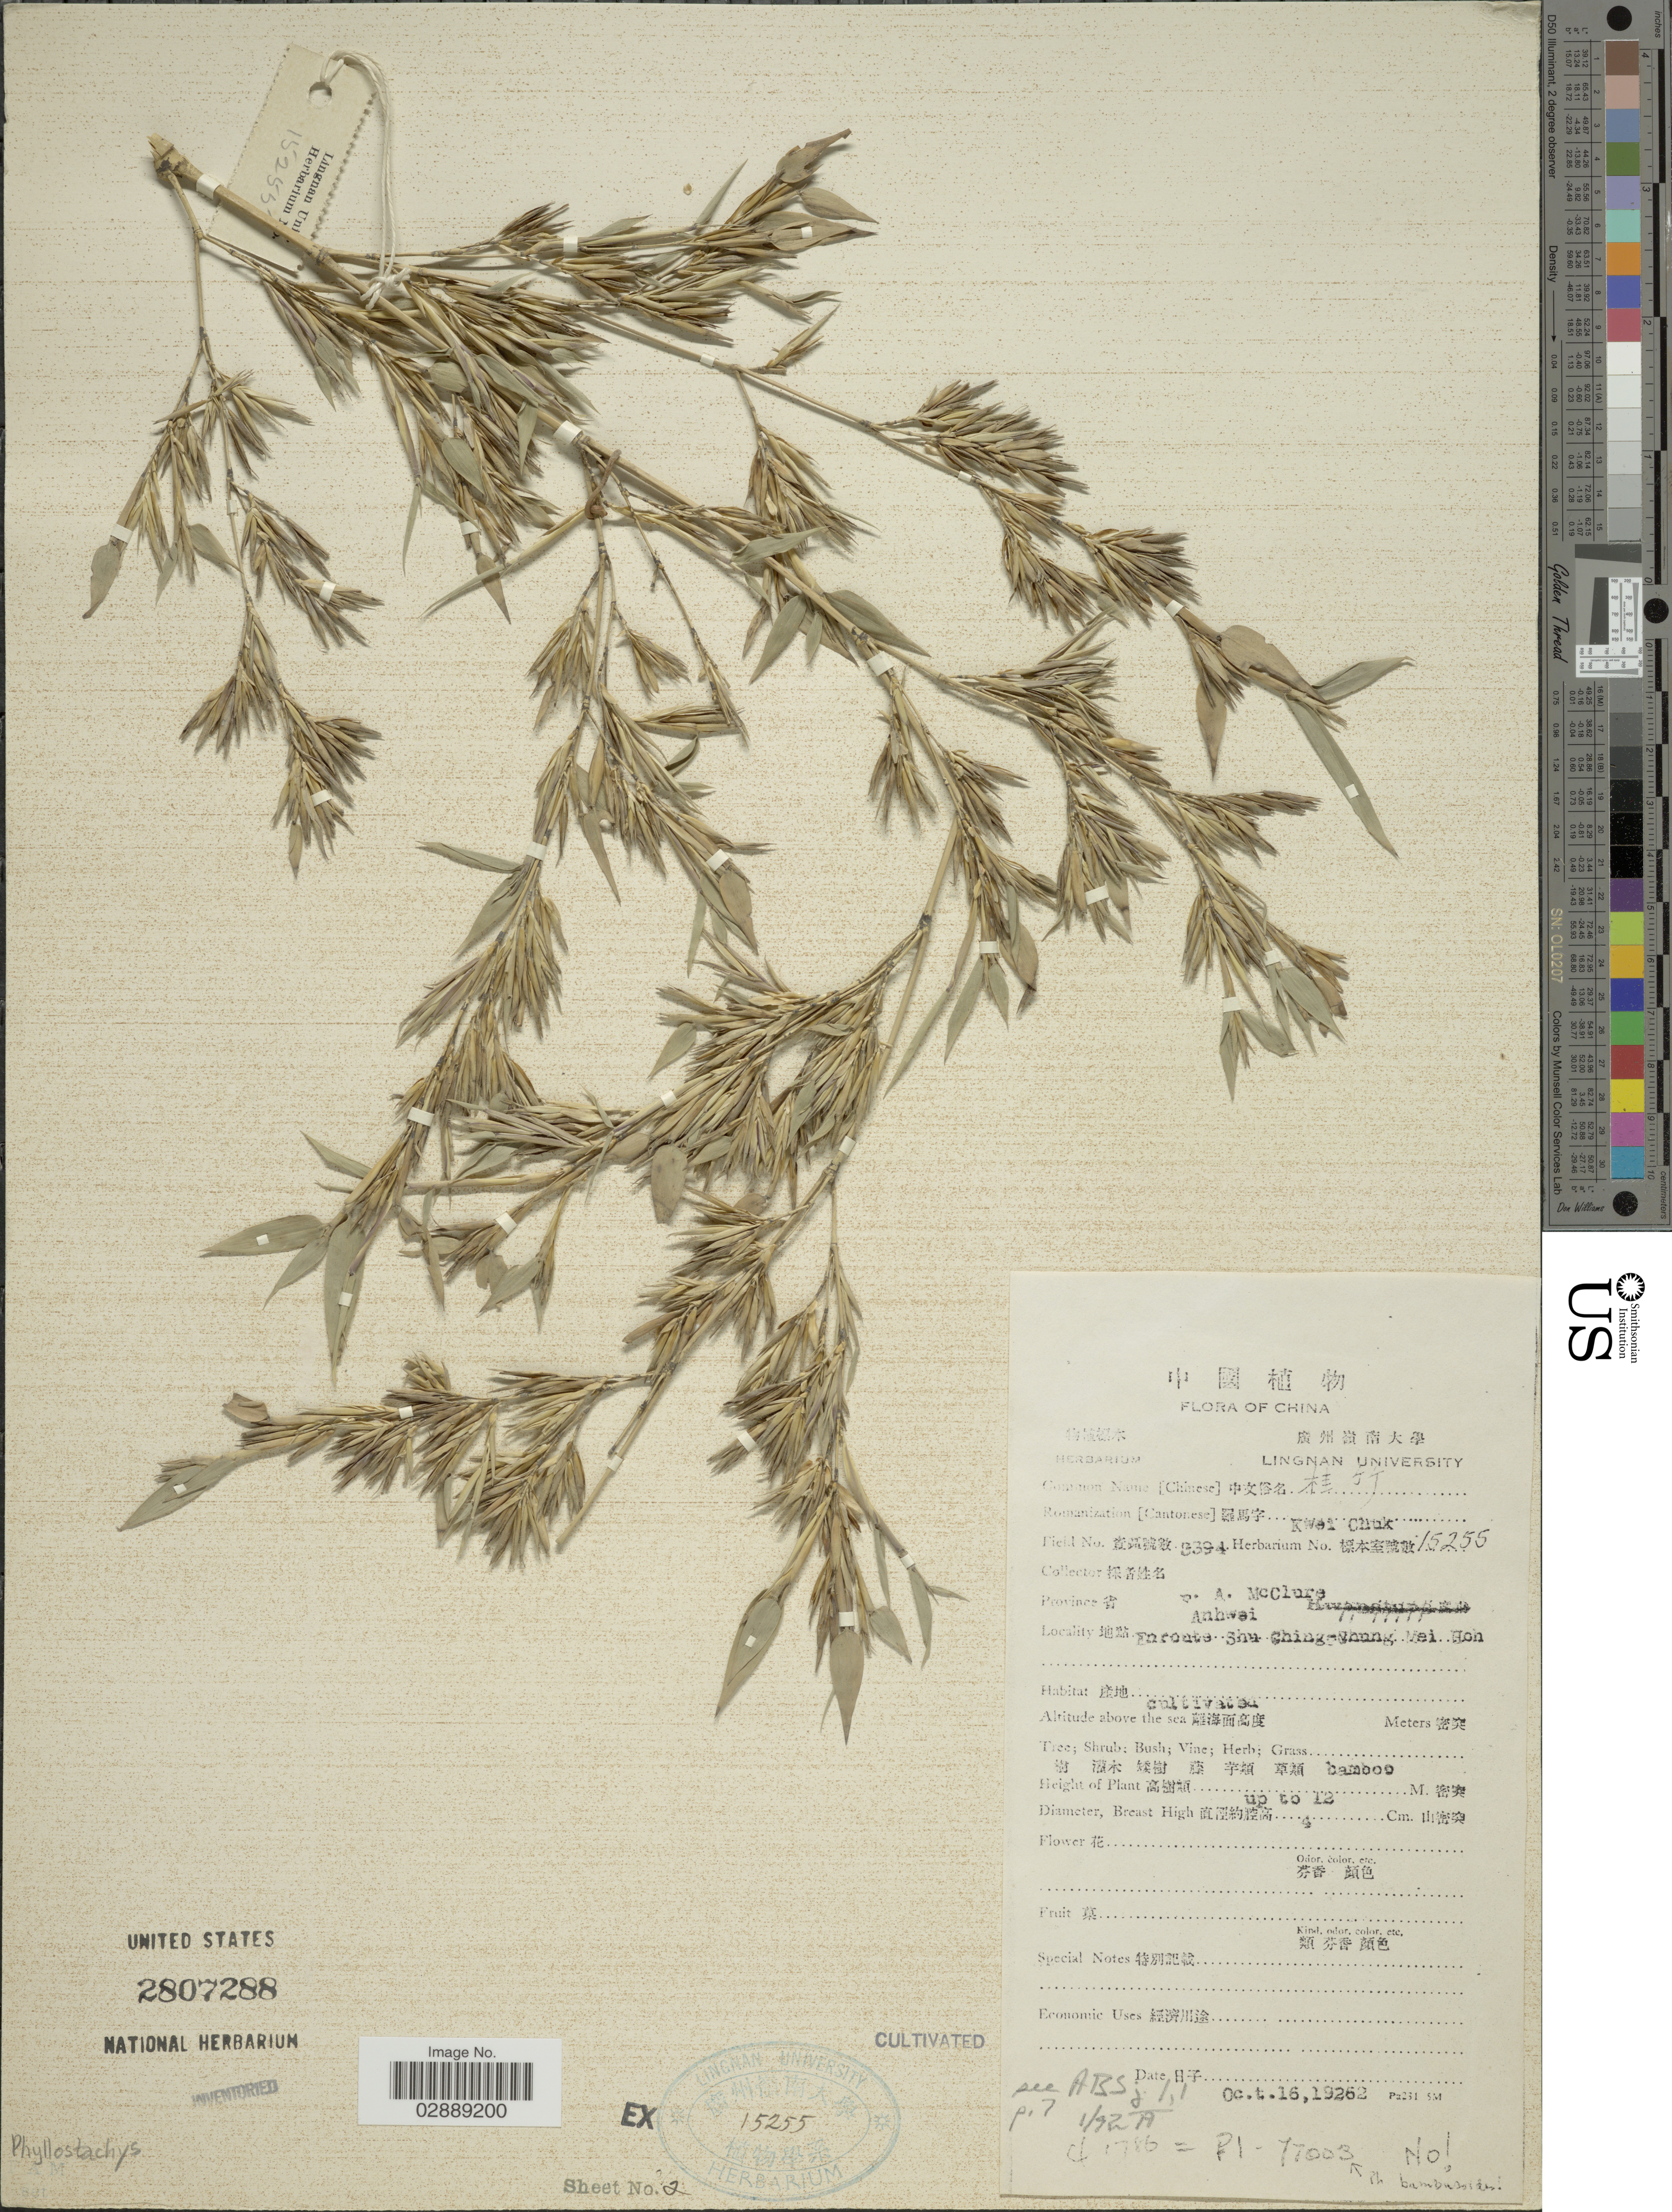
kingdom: Plantae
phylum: Tracheophyta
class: Liliopsida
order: Poales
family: Poaceae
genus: Phyllostachys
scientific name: Phyllostachys sp.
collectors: F. A. McClure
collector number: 3394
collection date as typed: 16 Oct 1926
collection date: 1926-10-16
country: China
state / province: Anhui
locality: Shu ching-chung mai hoh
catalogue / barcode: US 2807288